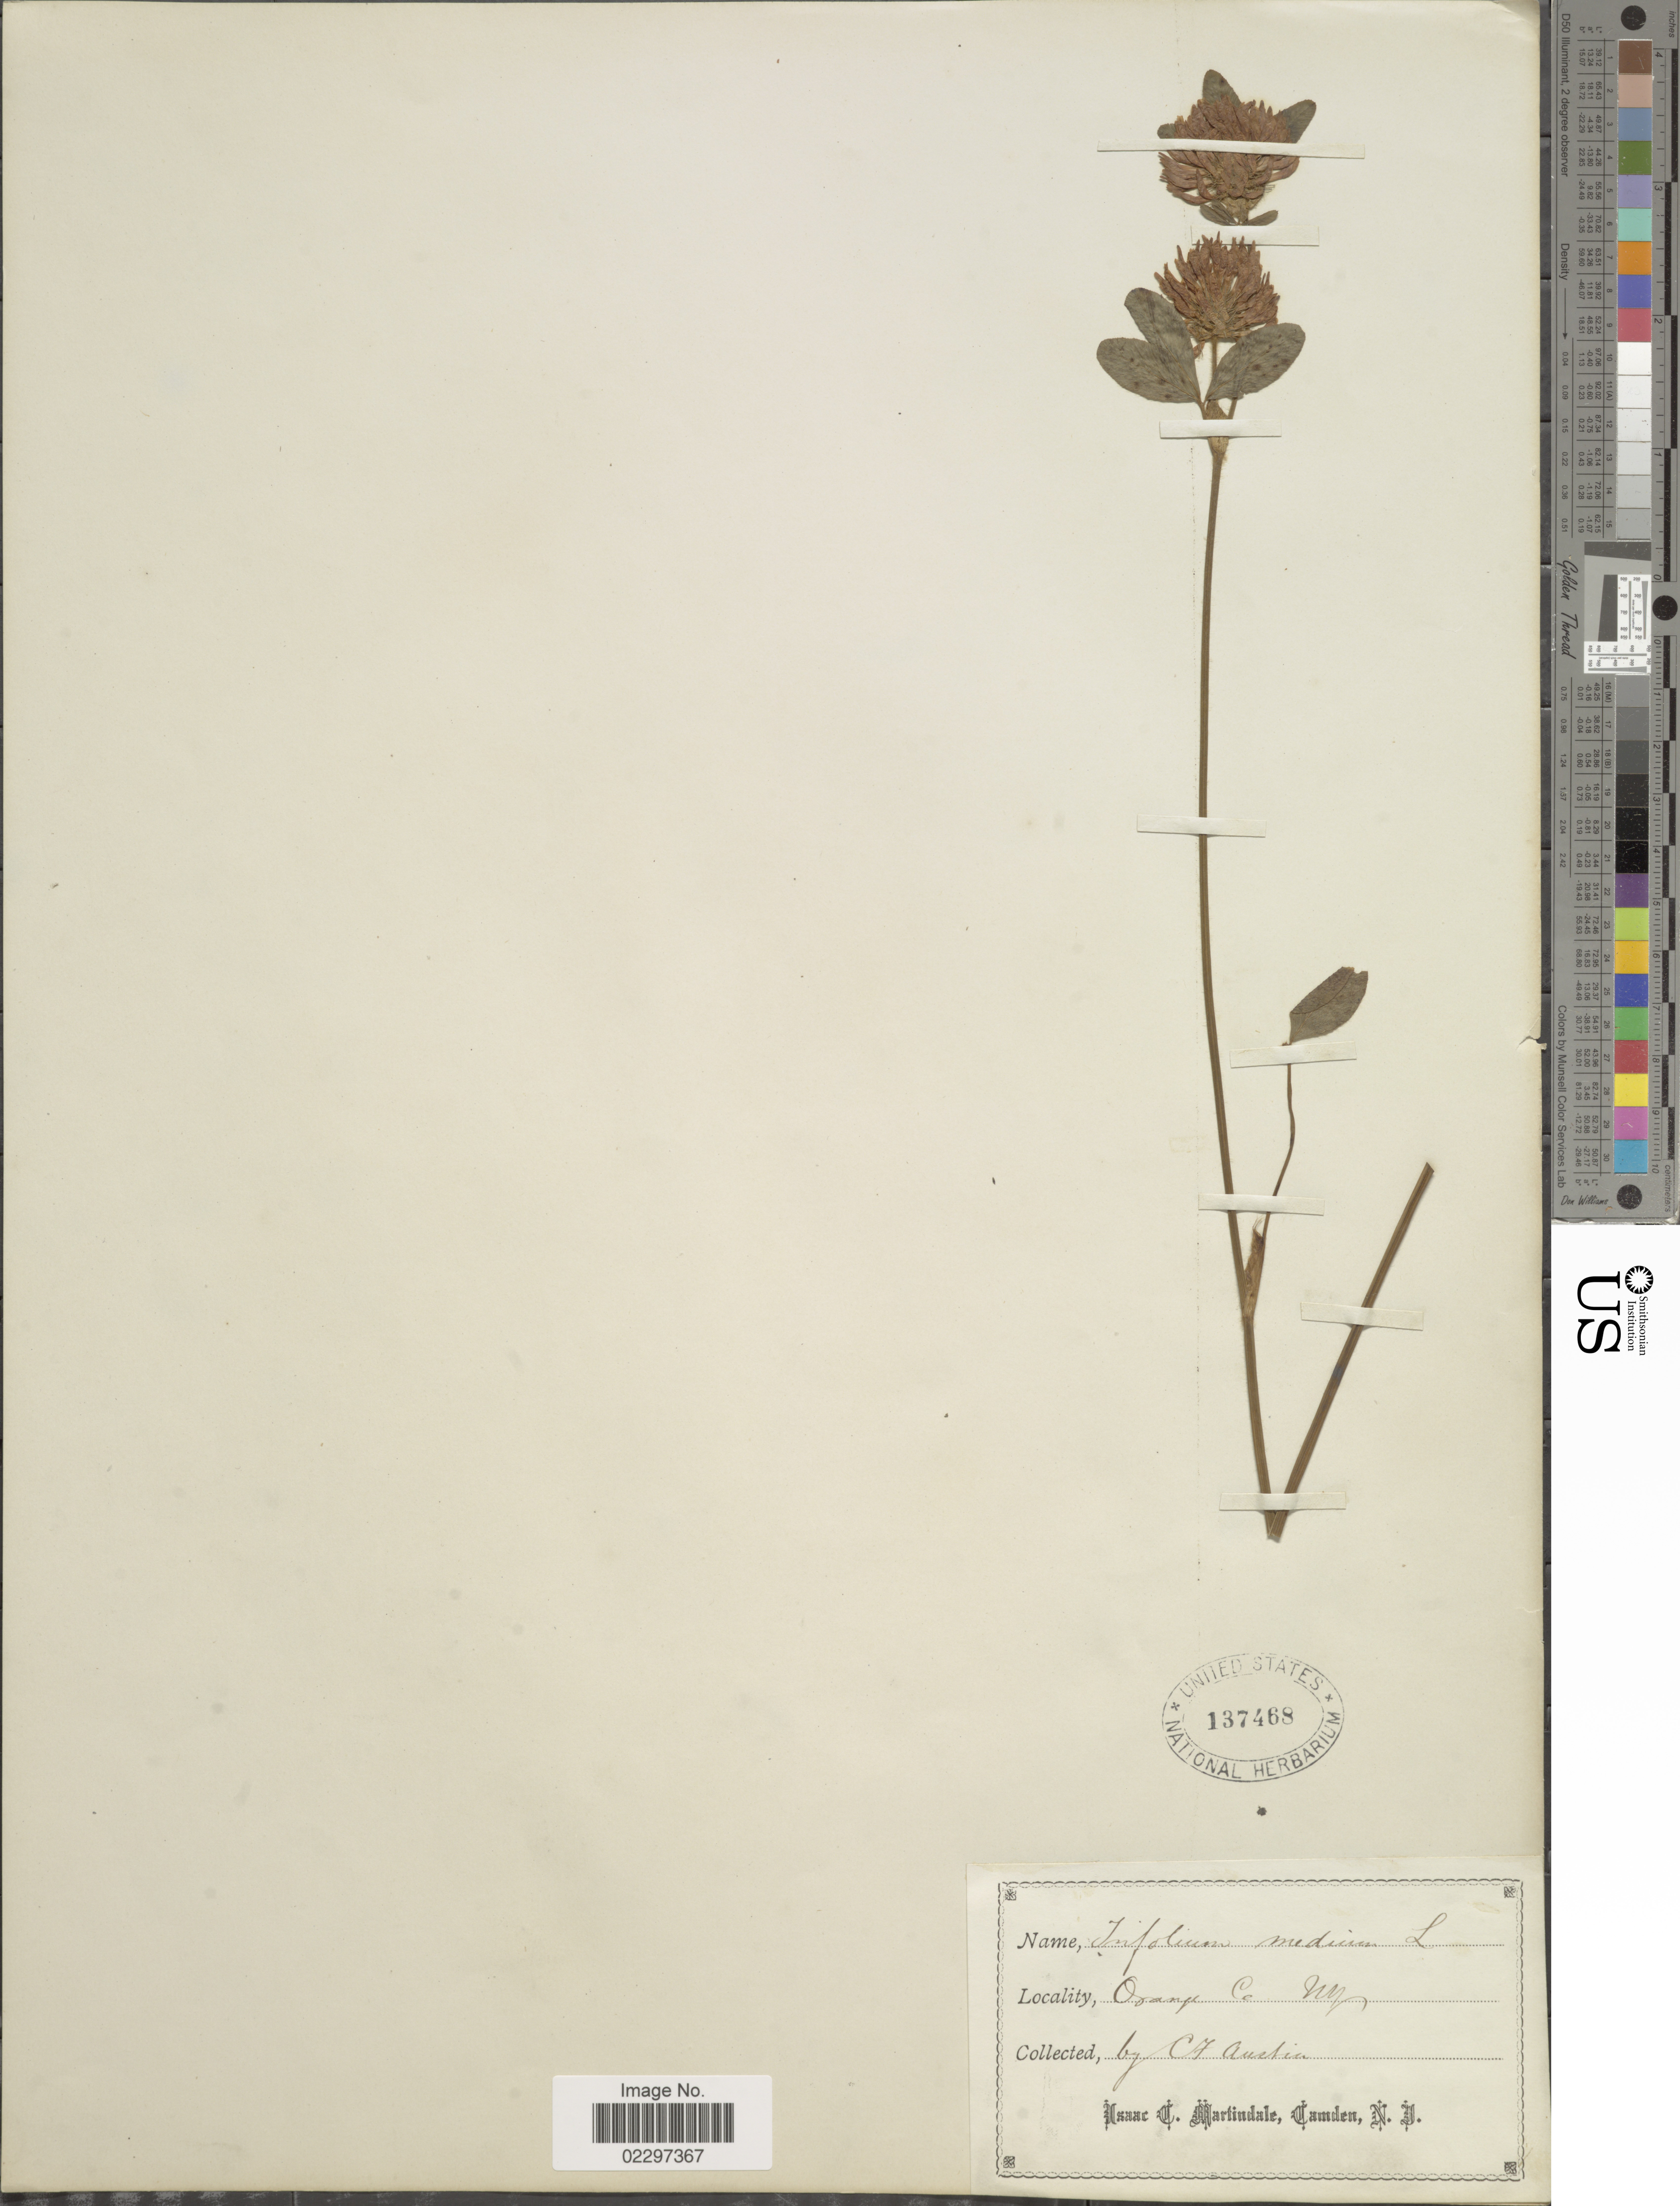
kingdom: Plantae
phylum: Tracheophyta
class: Magnoliopsida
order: Fabales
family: Fabaceae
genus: Trifolium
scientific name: Trifolium medium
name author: L.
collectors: C. F. Austin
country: United States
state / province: New York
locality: Orange Co.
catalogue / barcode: US 137468